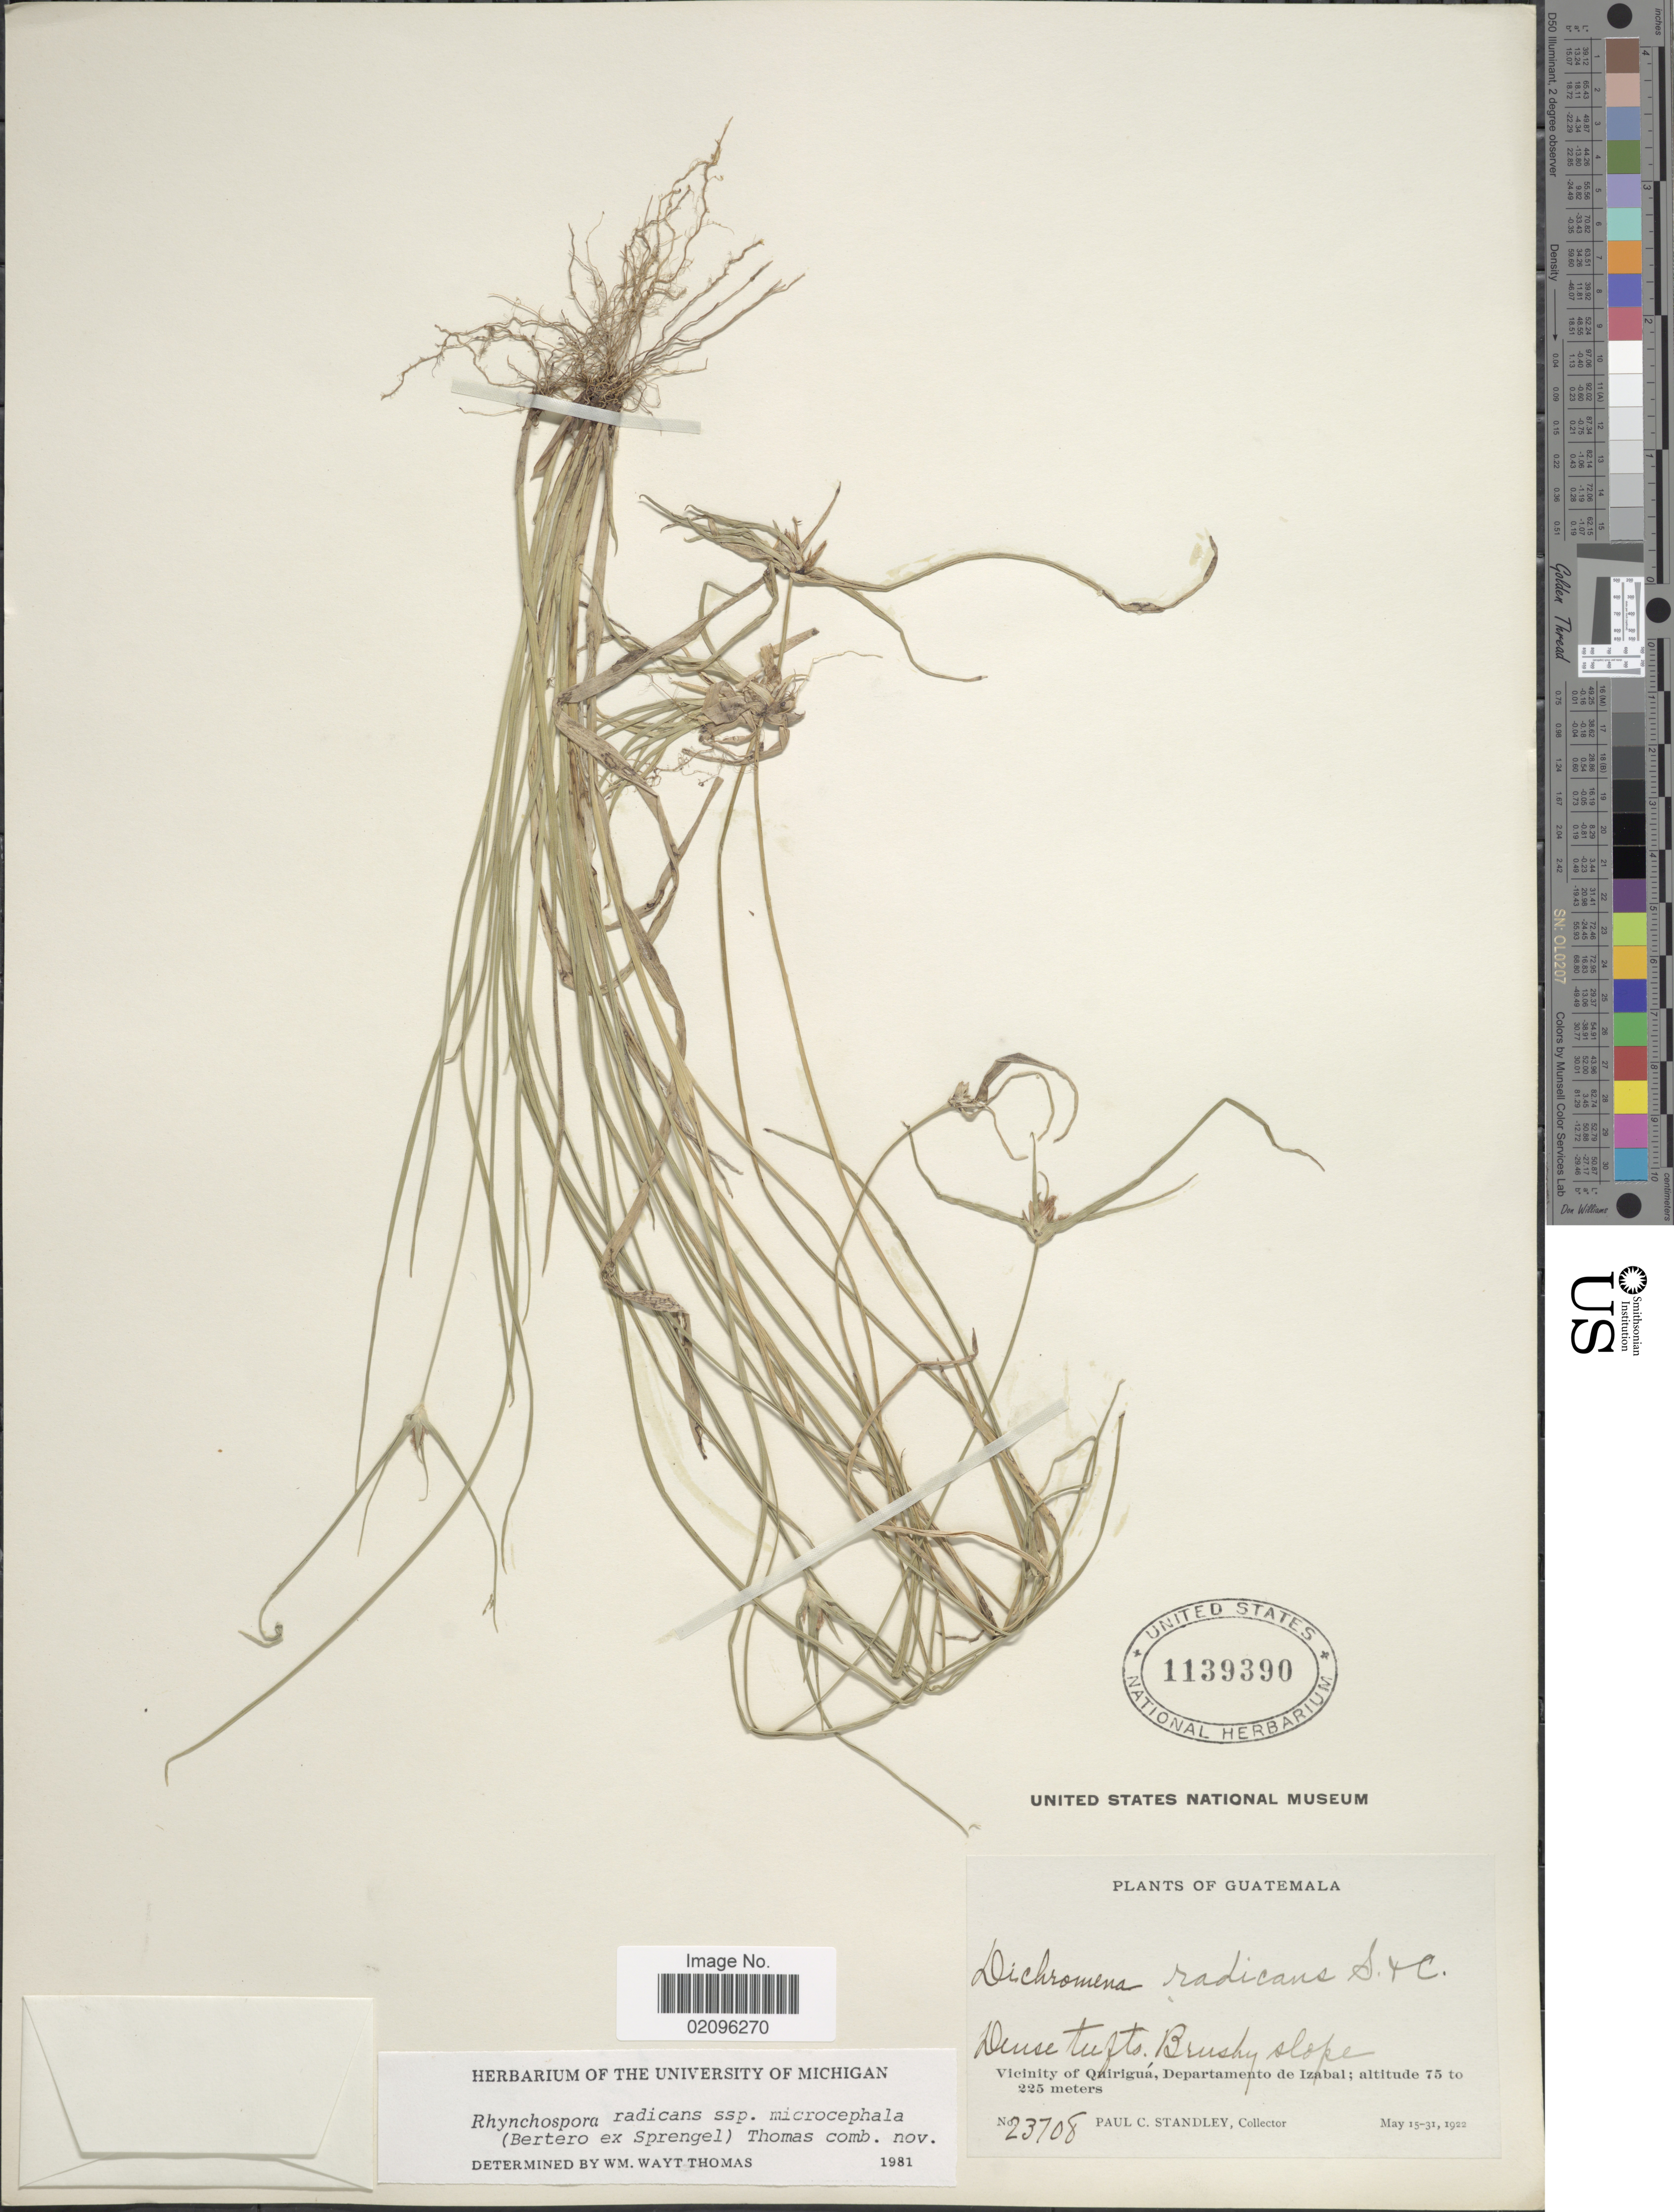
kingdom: Plantae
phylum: Tracheophyta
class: Liliopsida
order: Poales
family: Cyperaceae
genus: Rhynchospora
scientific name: Rhynchospora radicans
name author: (Schltdl. & Cham.) H. Pfeiff.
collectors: P. C. Standley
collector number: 23708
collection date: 1922-05-15/1922-05-31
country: Guatemala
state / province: Izabal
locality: Guatemala, Brushy slope. Vicinity of Quiringa, Departamento de Izabal.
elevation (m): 75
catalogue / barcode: US 1139390